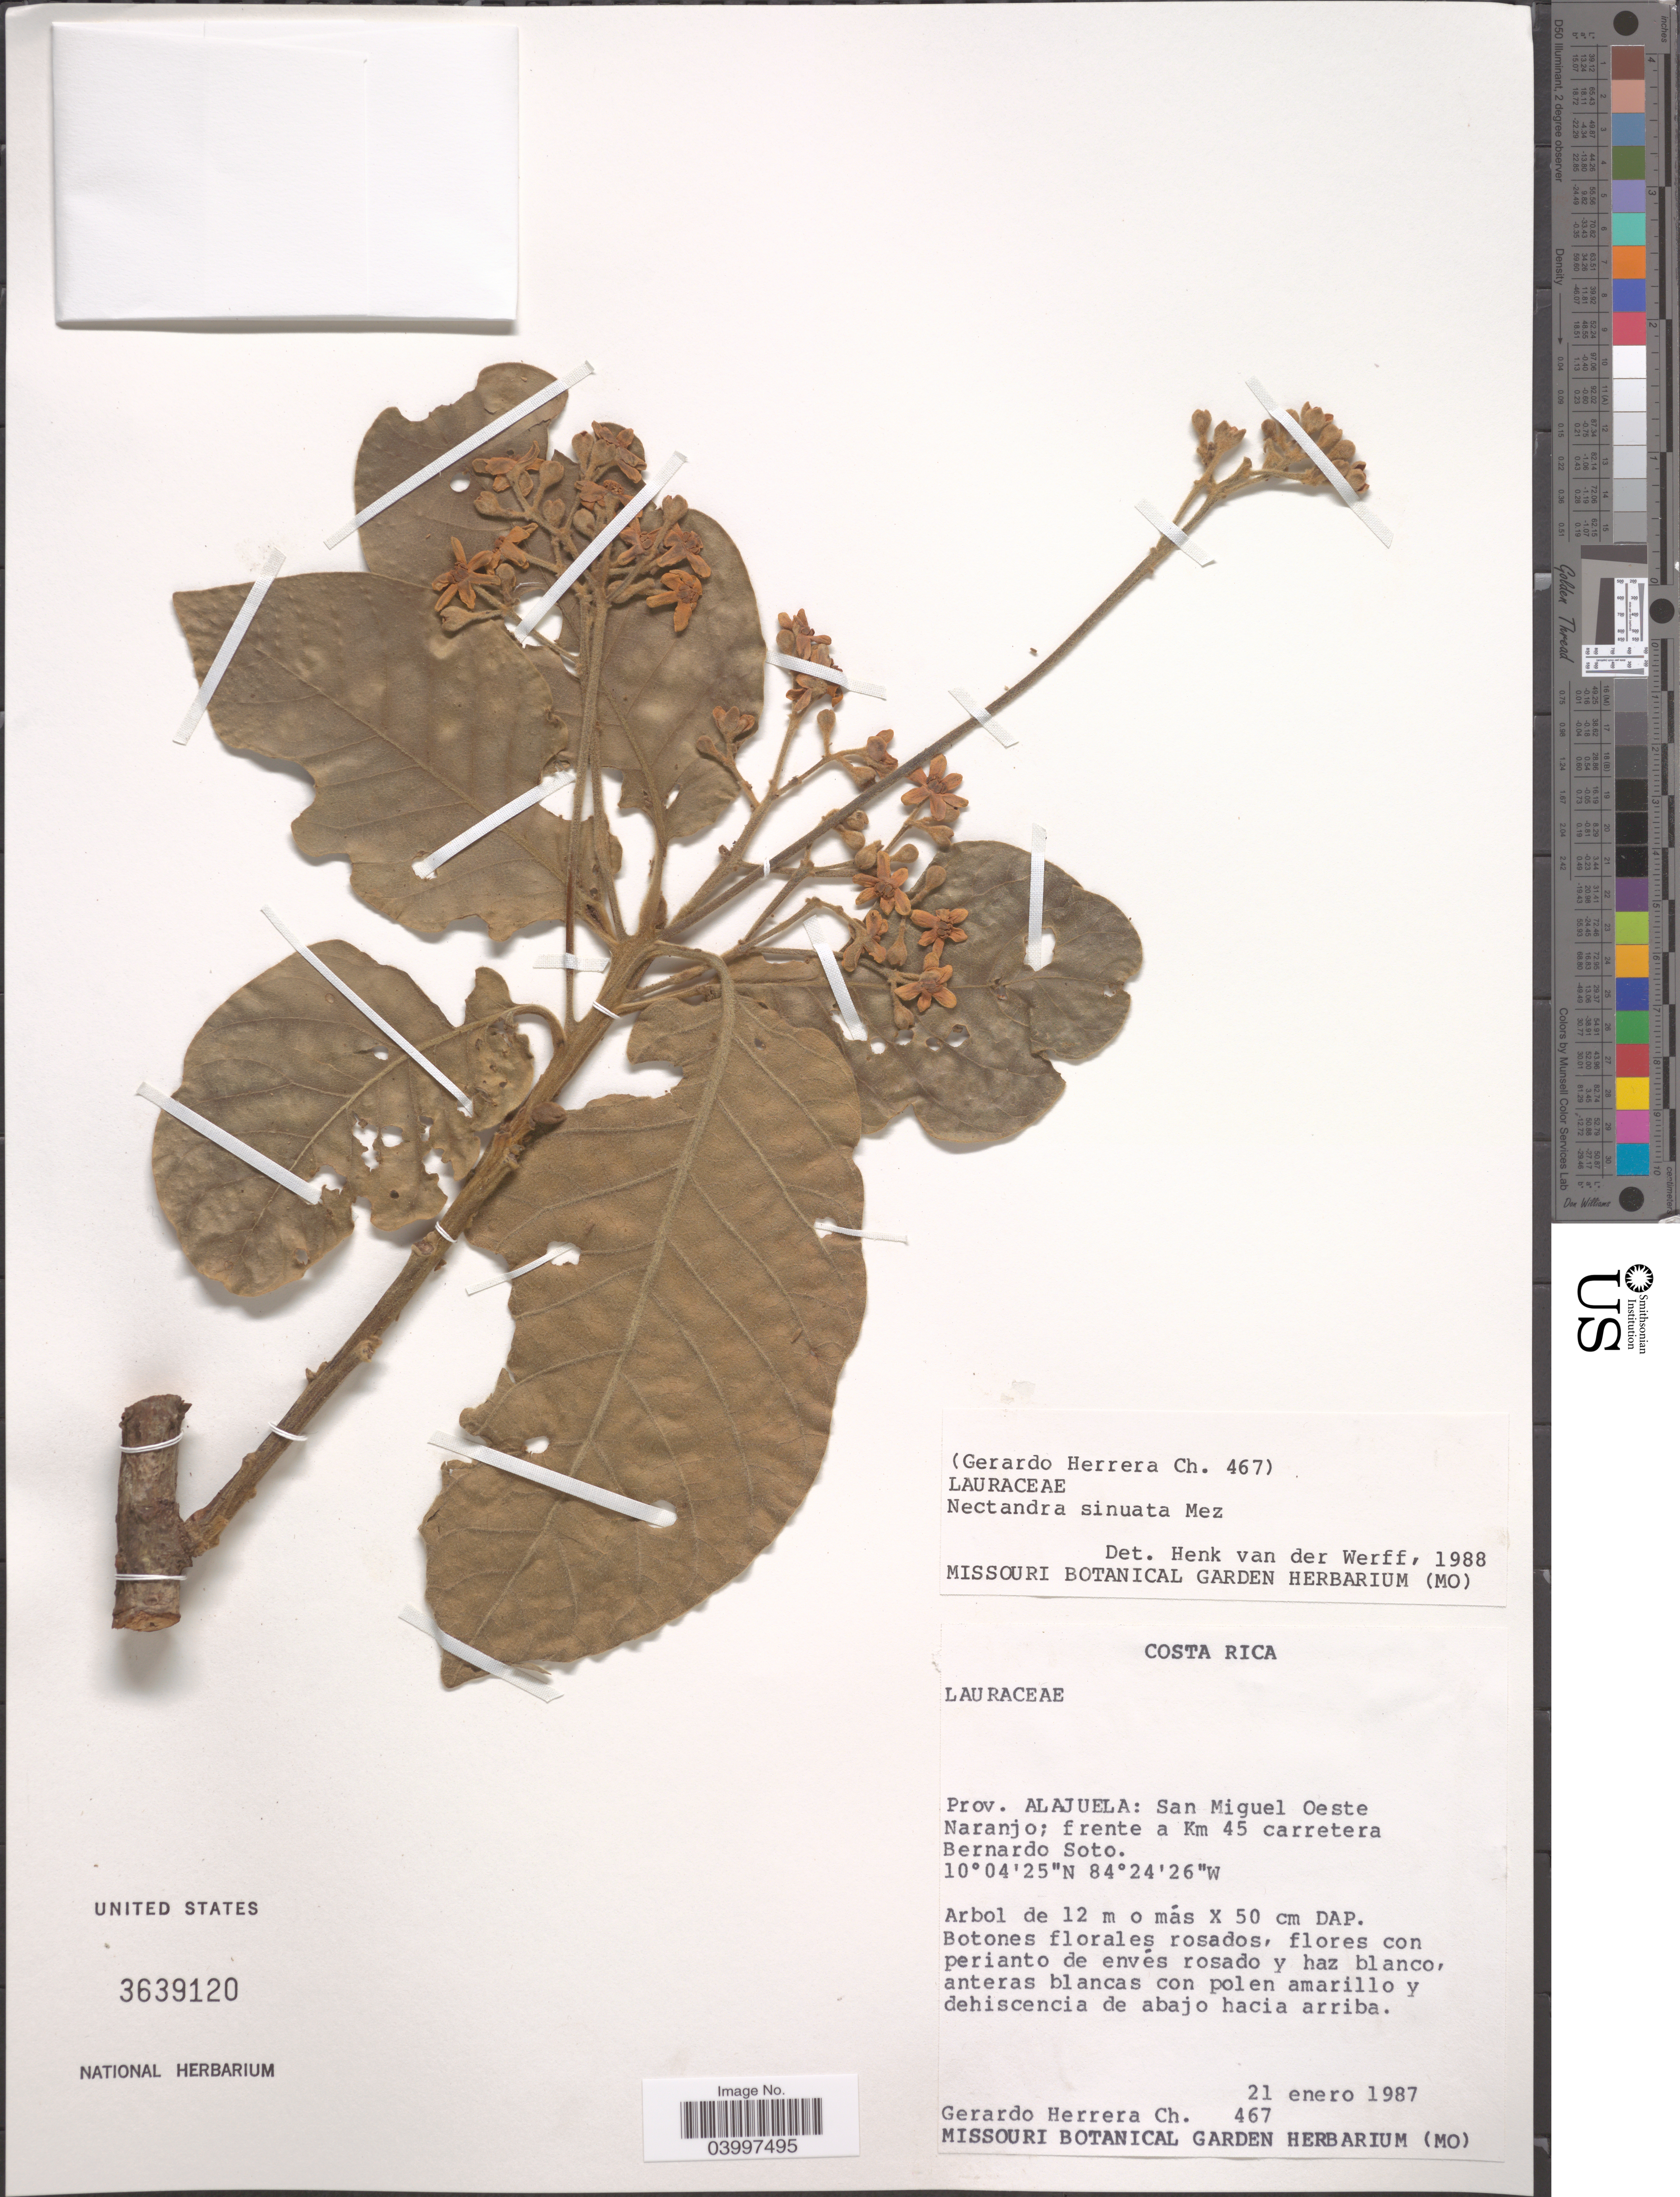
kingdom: Plantae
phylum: Tracheophyta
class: Magnoliopsida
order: Laurales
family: Lauraceae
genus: Nectandra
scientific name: Nectandra sinuata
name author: Mez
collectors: G. Herrera Ch.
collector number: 467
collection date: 1987-01-21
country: Costa Rica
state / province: Alajuela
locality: San Miguel Oeste. Naranjo; frente a Km 45 carretera. Bernardo Soto.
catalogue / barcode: US 3639120